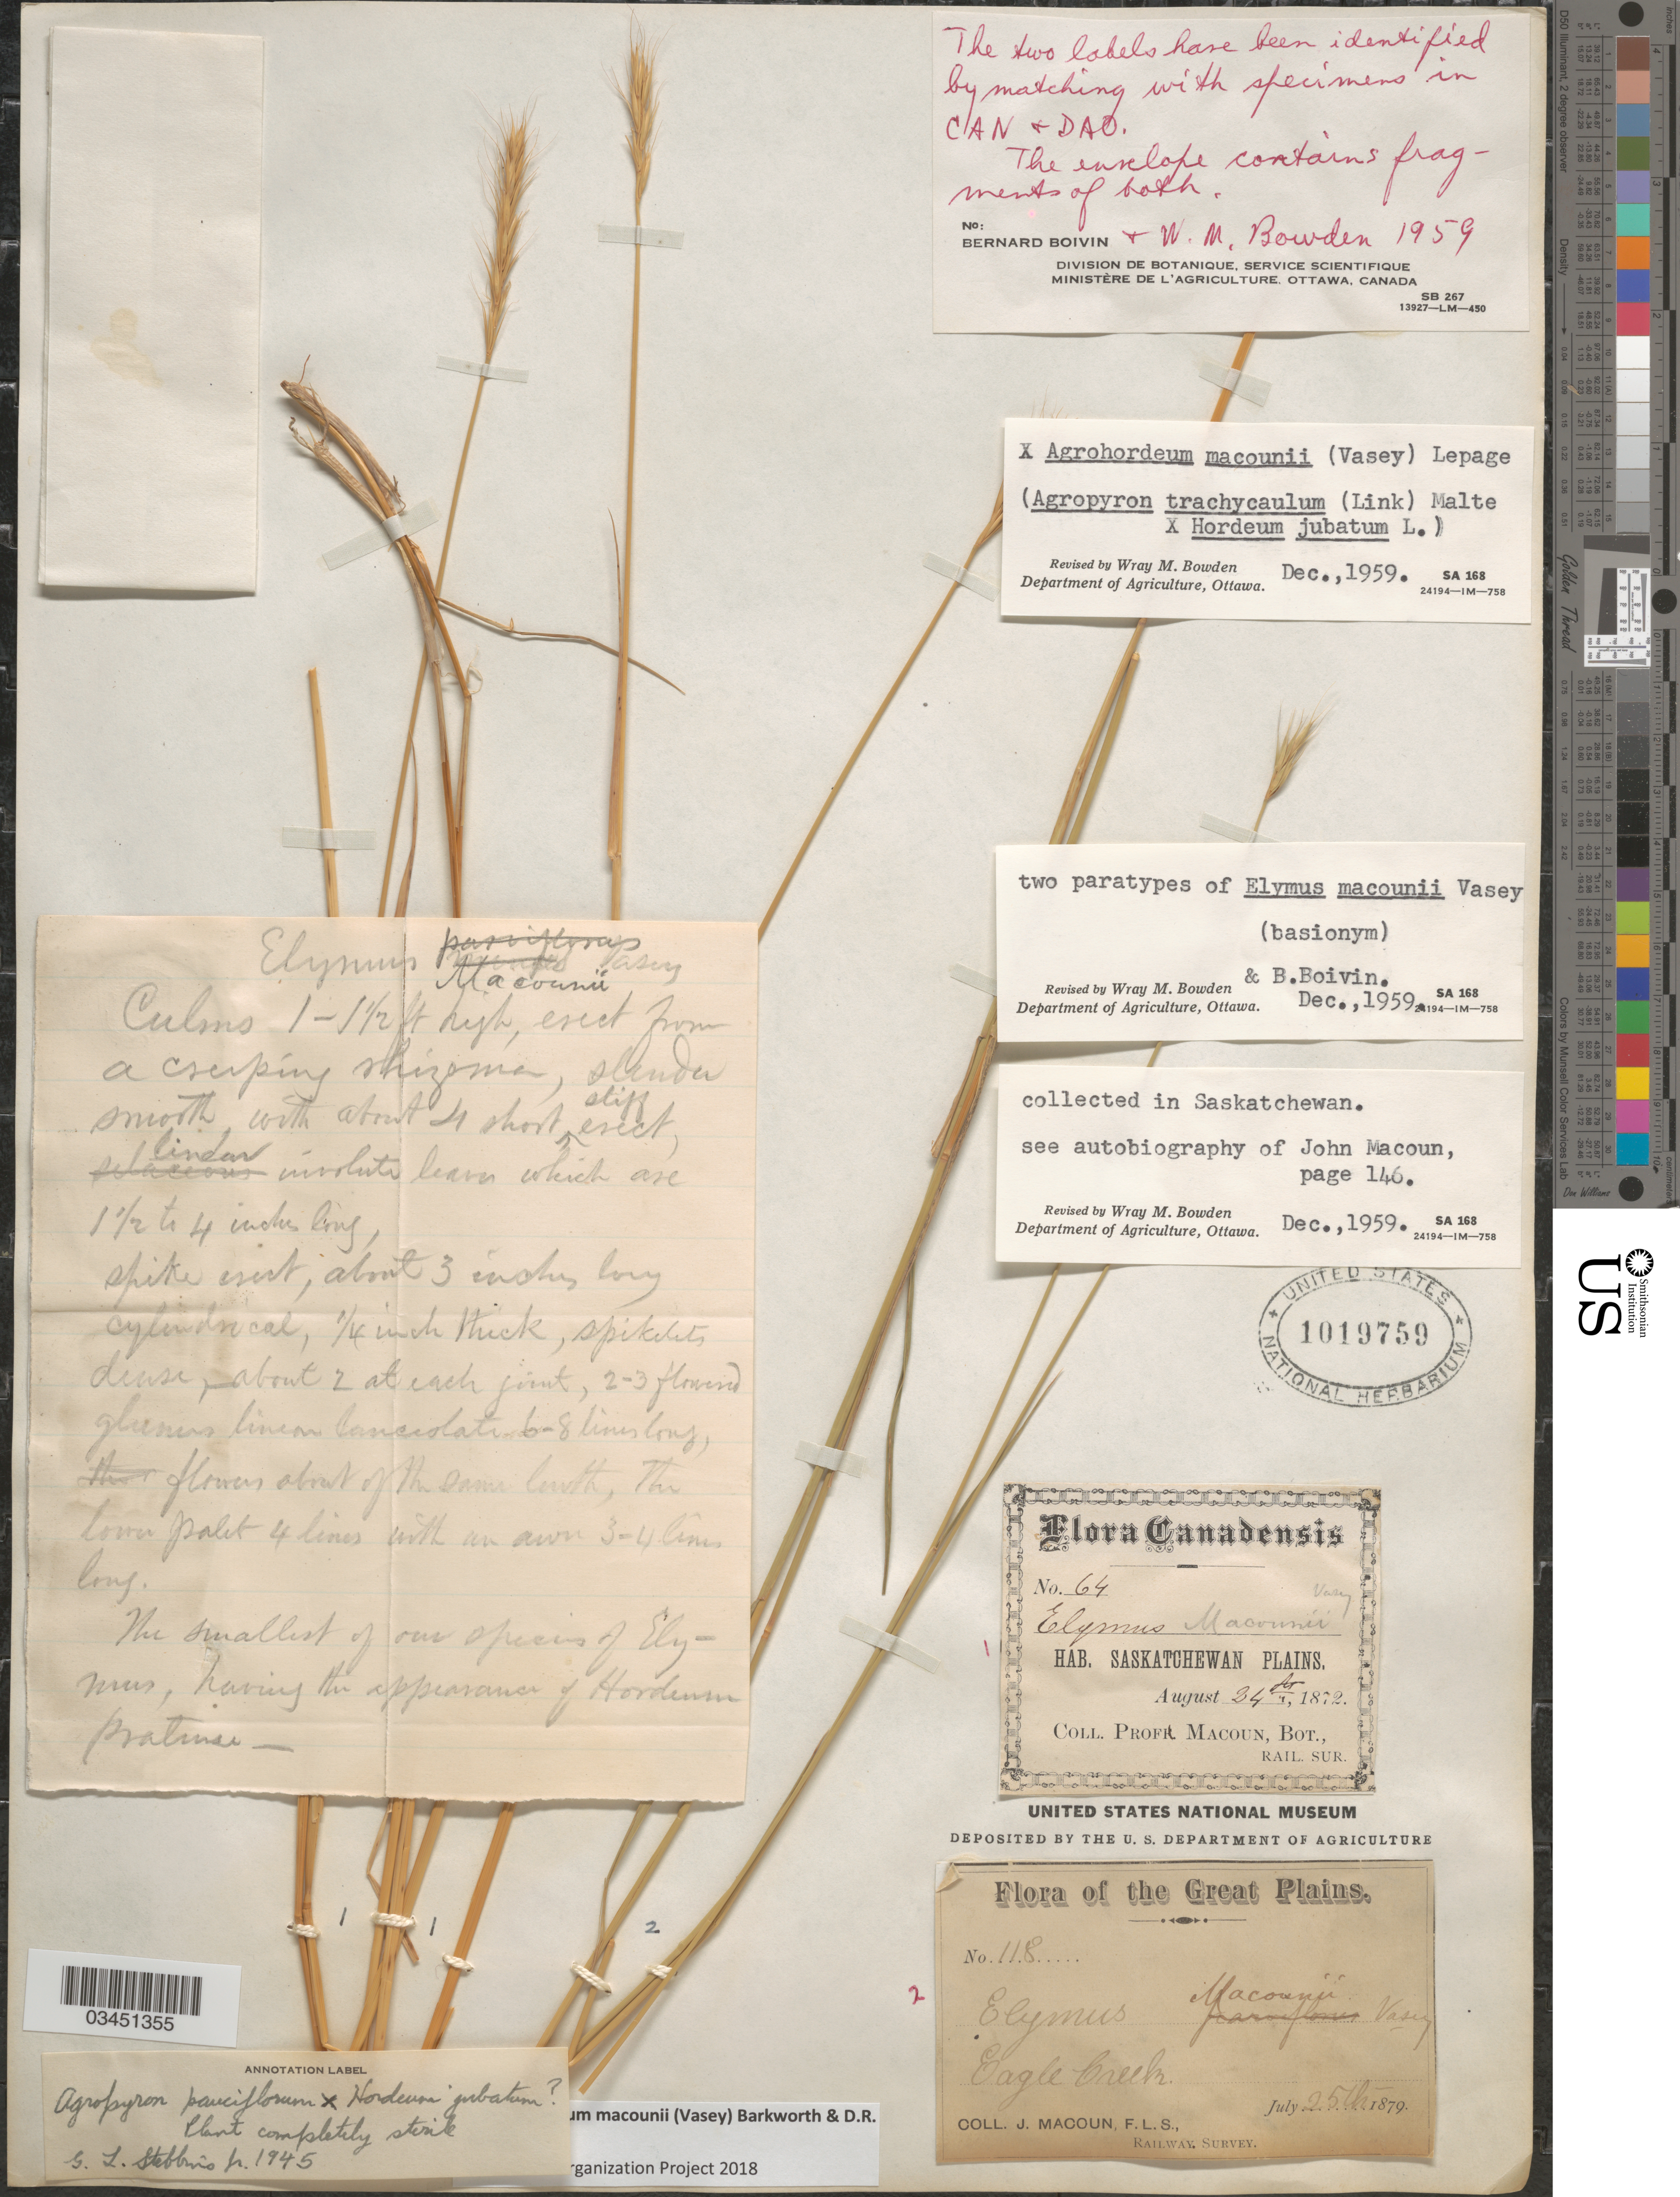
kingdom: Plantae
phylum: Tracheophyta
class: Liliopsida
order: Poales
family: Poaceae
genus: Elyhordeum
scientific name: x Elyhordeum macounii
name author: (Vasey) Barkworth & Dewey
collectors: J. Macoun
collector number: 118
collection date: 1879-07-25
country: Canada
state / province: Saskatchewan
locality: The Great Plains. Eagle Creek. Railway Survey.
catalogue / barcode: US 1019759-2